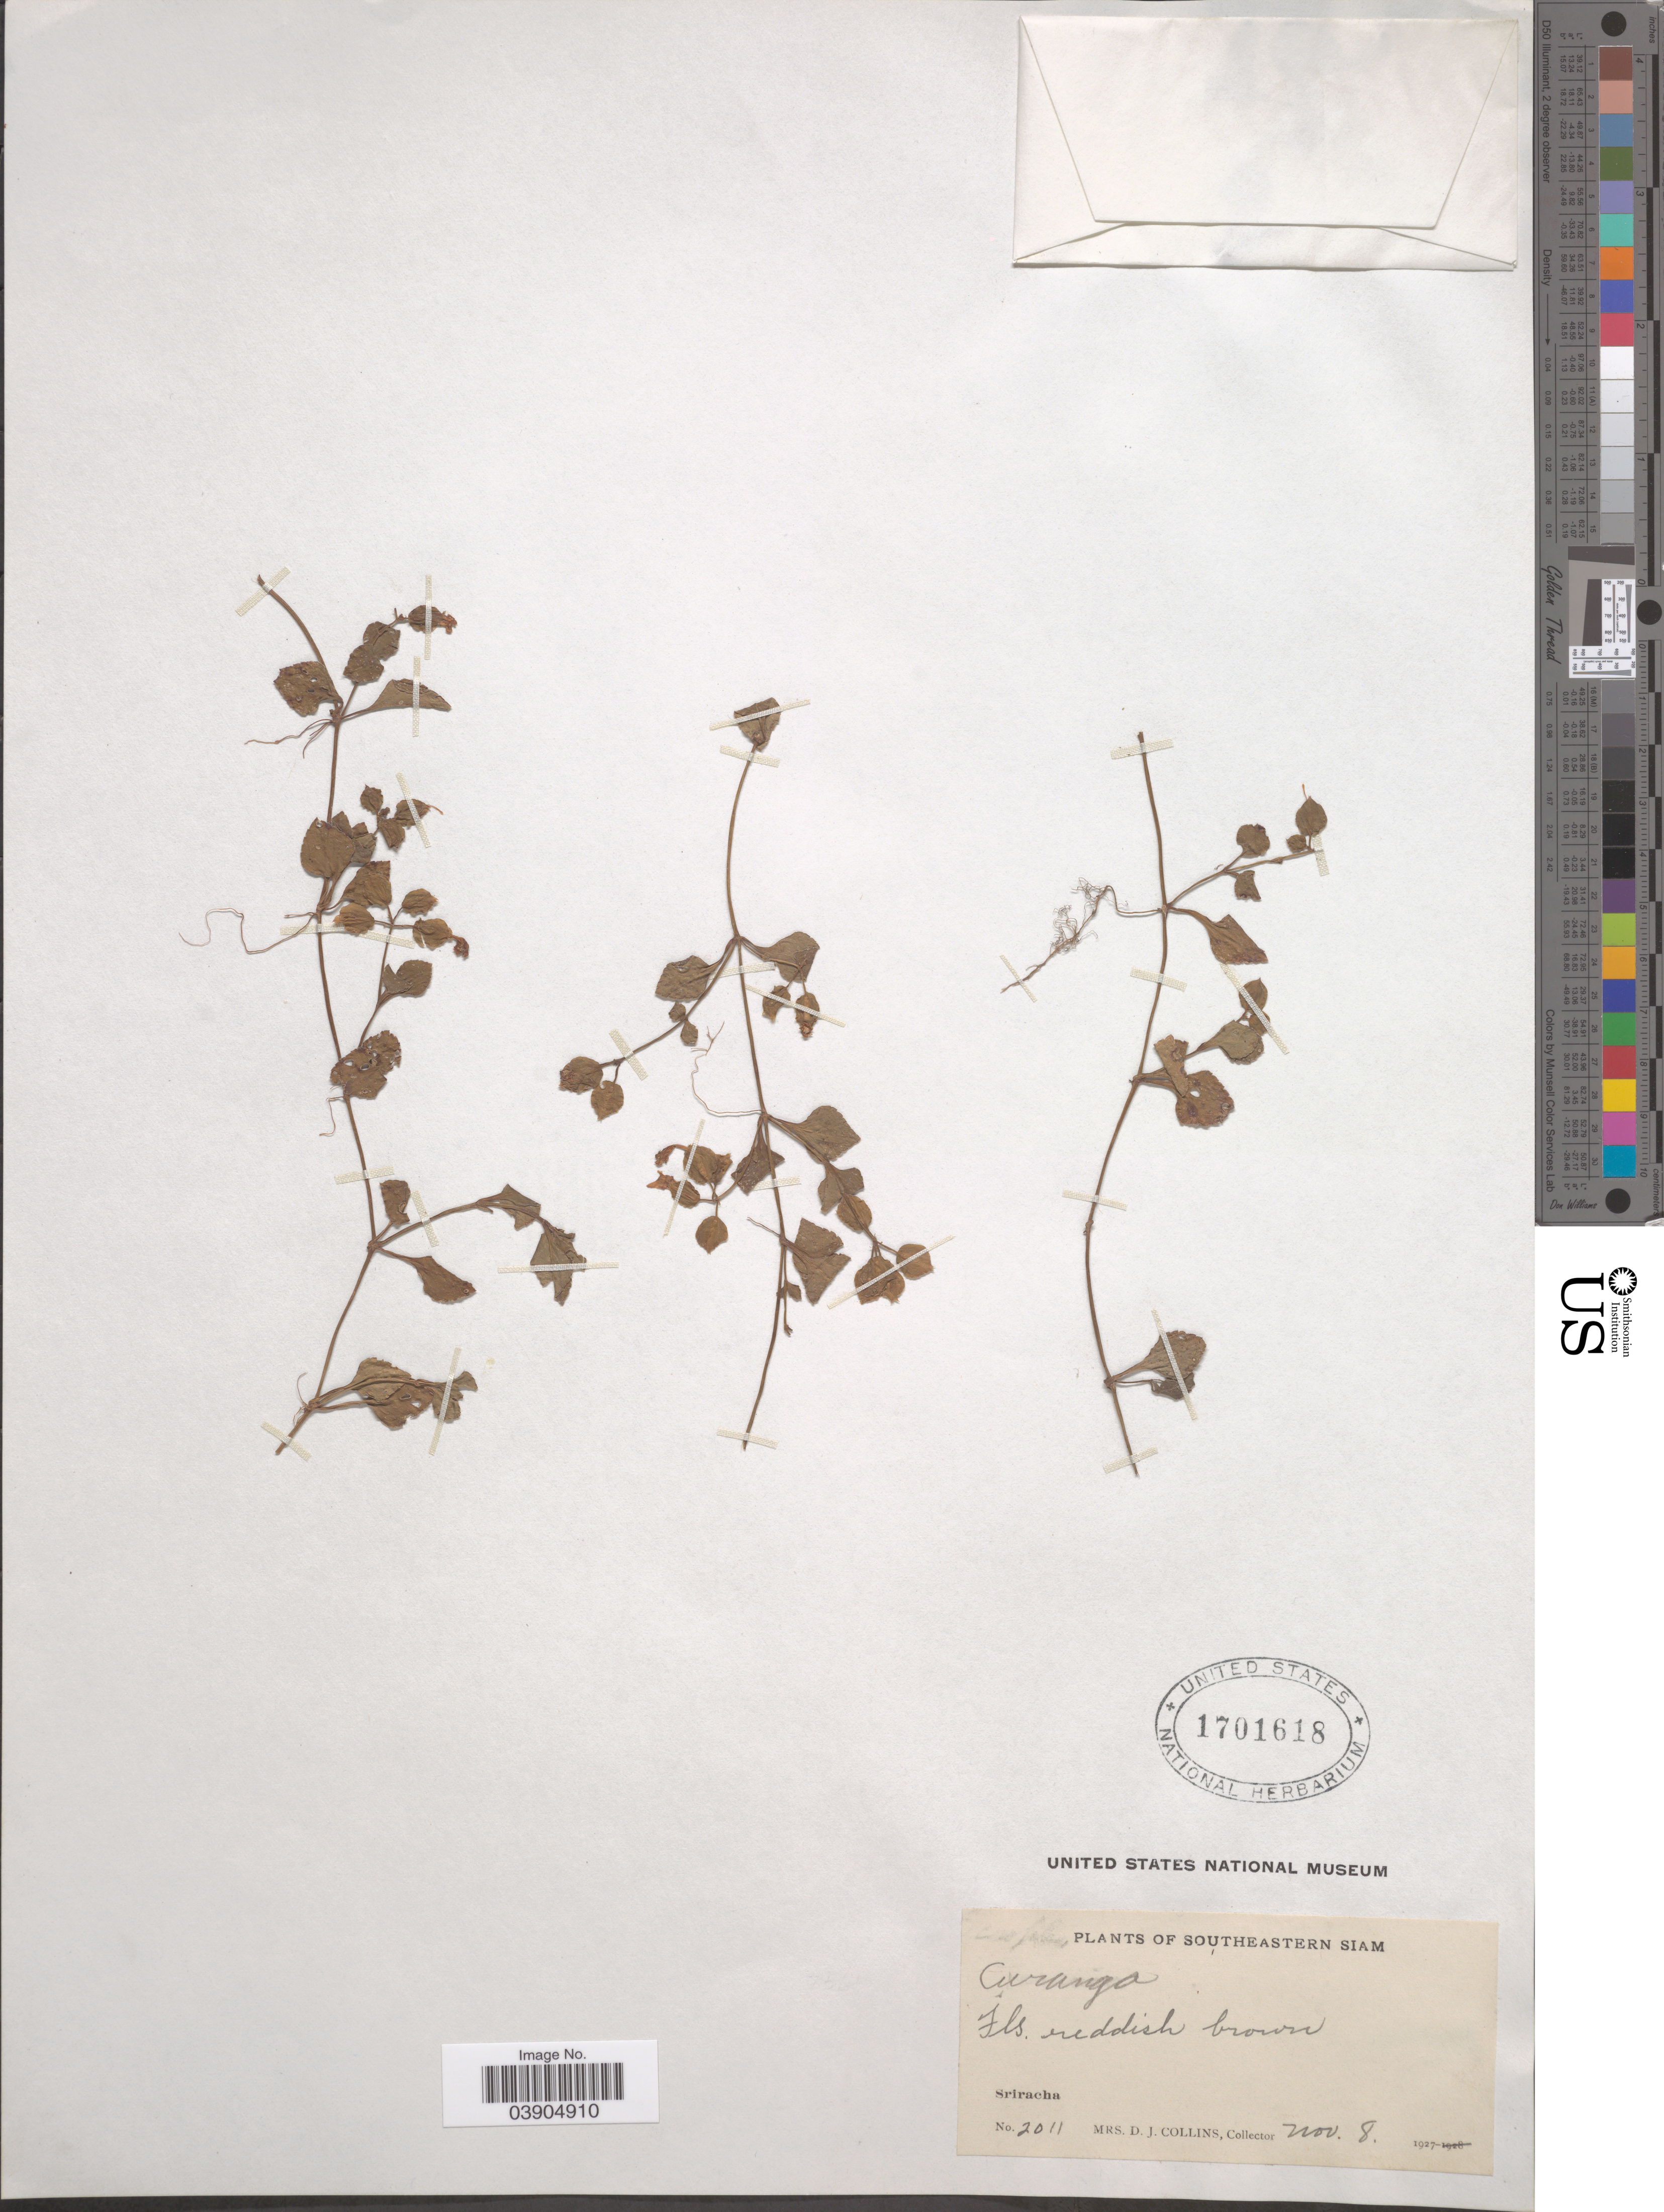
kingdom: Plantae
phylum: Tracheophyta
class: Magnoliopsida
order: Lamiales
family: Linderniaceae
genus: Curanga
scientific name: Curanga sp.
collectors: Mrs. D. J. Collins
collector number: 2011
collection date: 1927-11-08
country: Thailand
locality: Southeastern Siam. Sriracha.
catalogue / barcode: US 1701618